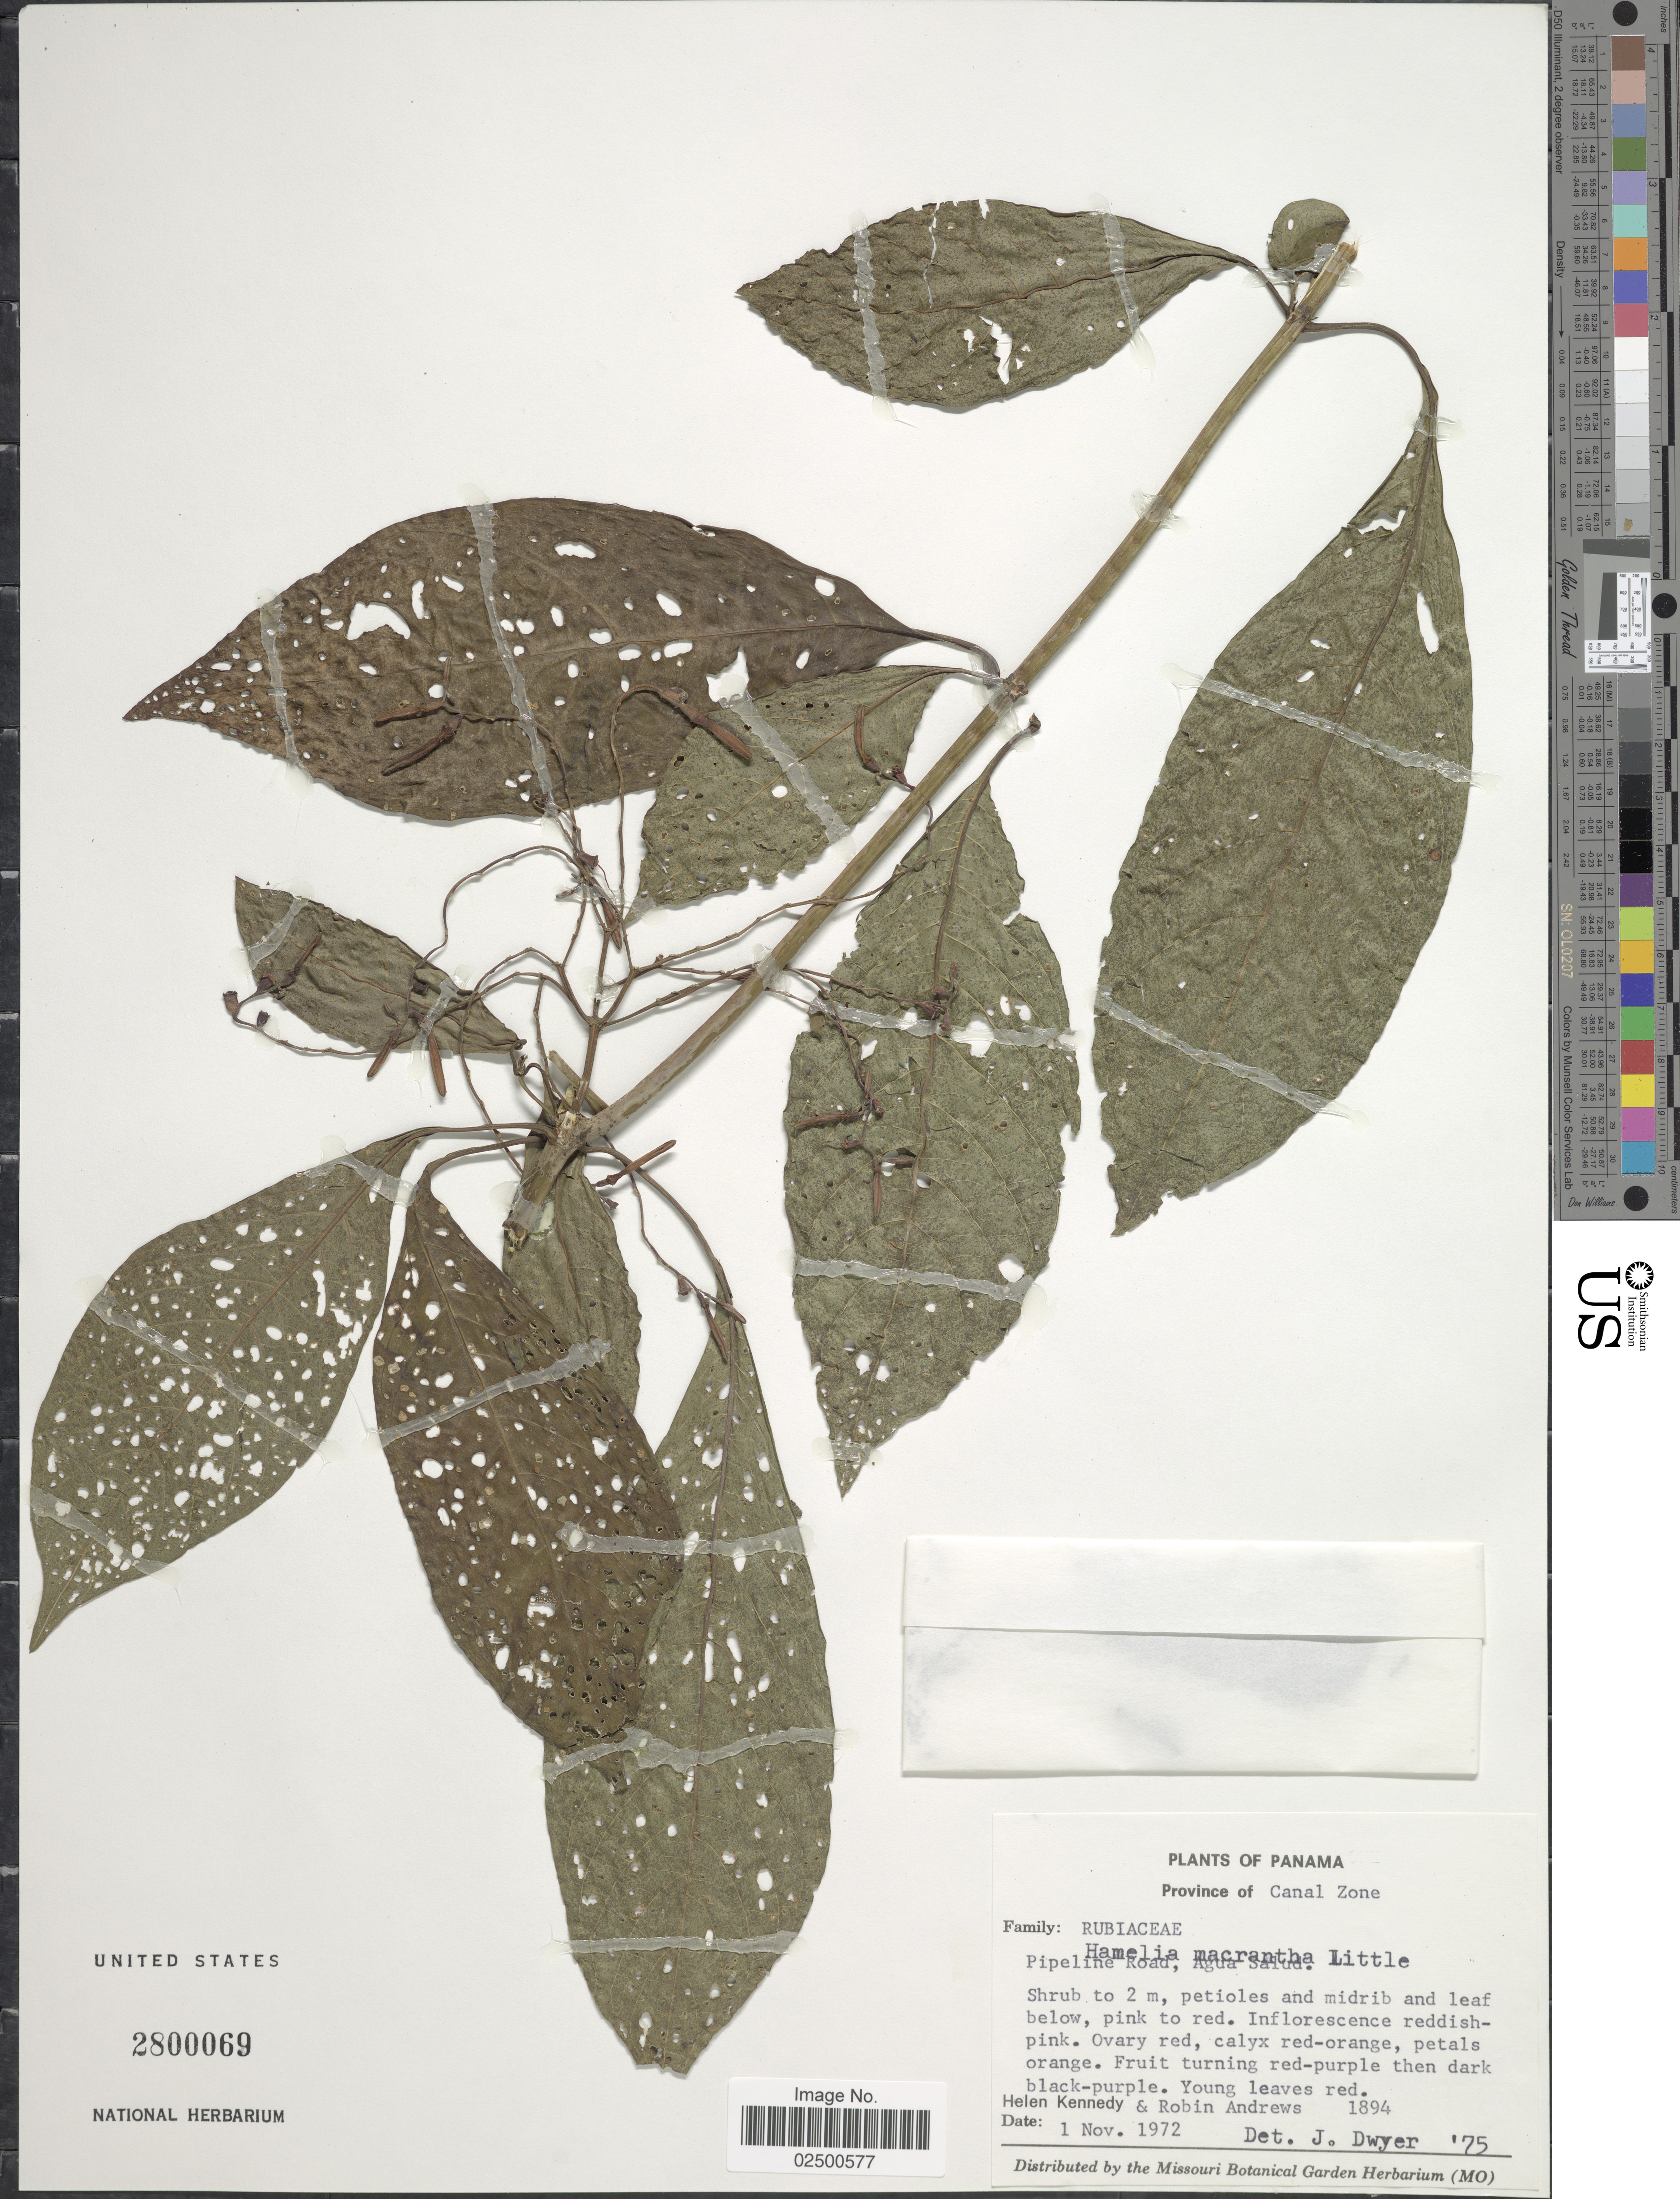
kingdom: Plantae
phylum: Tracheophyta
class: Magnoliopsida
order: Gentianales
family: Rubiaceae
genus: Hamelia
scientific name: Hamelia macrantha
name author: Little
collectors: H. Kennedy & R. Andrews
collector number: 1894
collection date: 1972-11-01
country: Panama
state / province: Colón / Panamá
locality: Canal Zone. Pipeline Road, Agua Salud.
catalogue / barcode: US 2800069